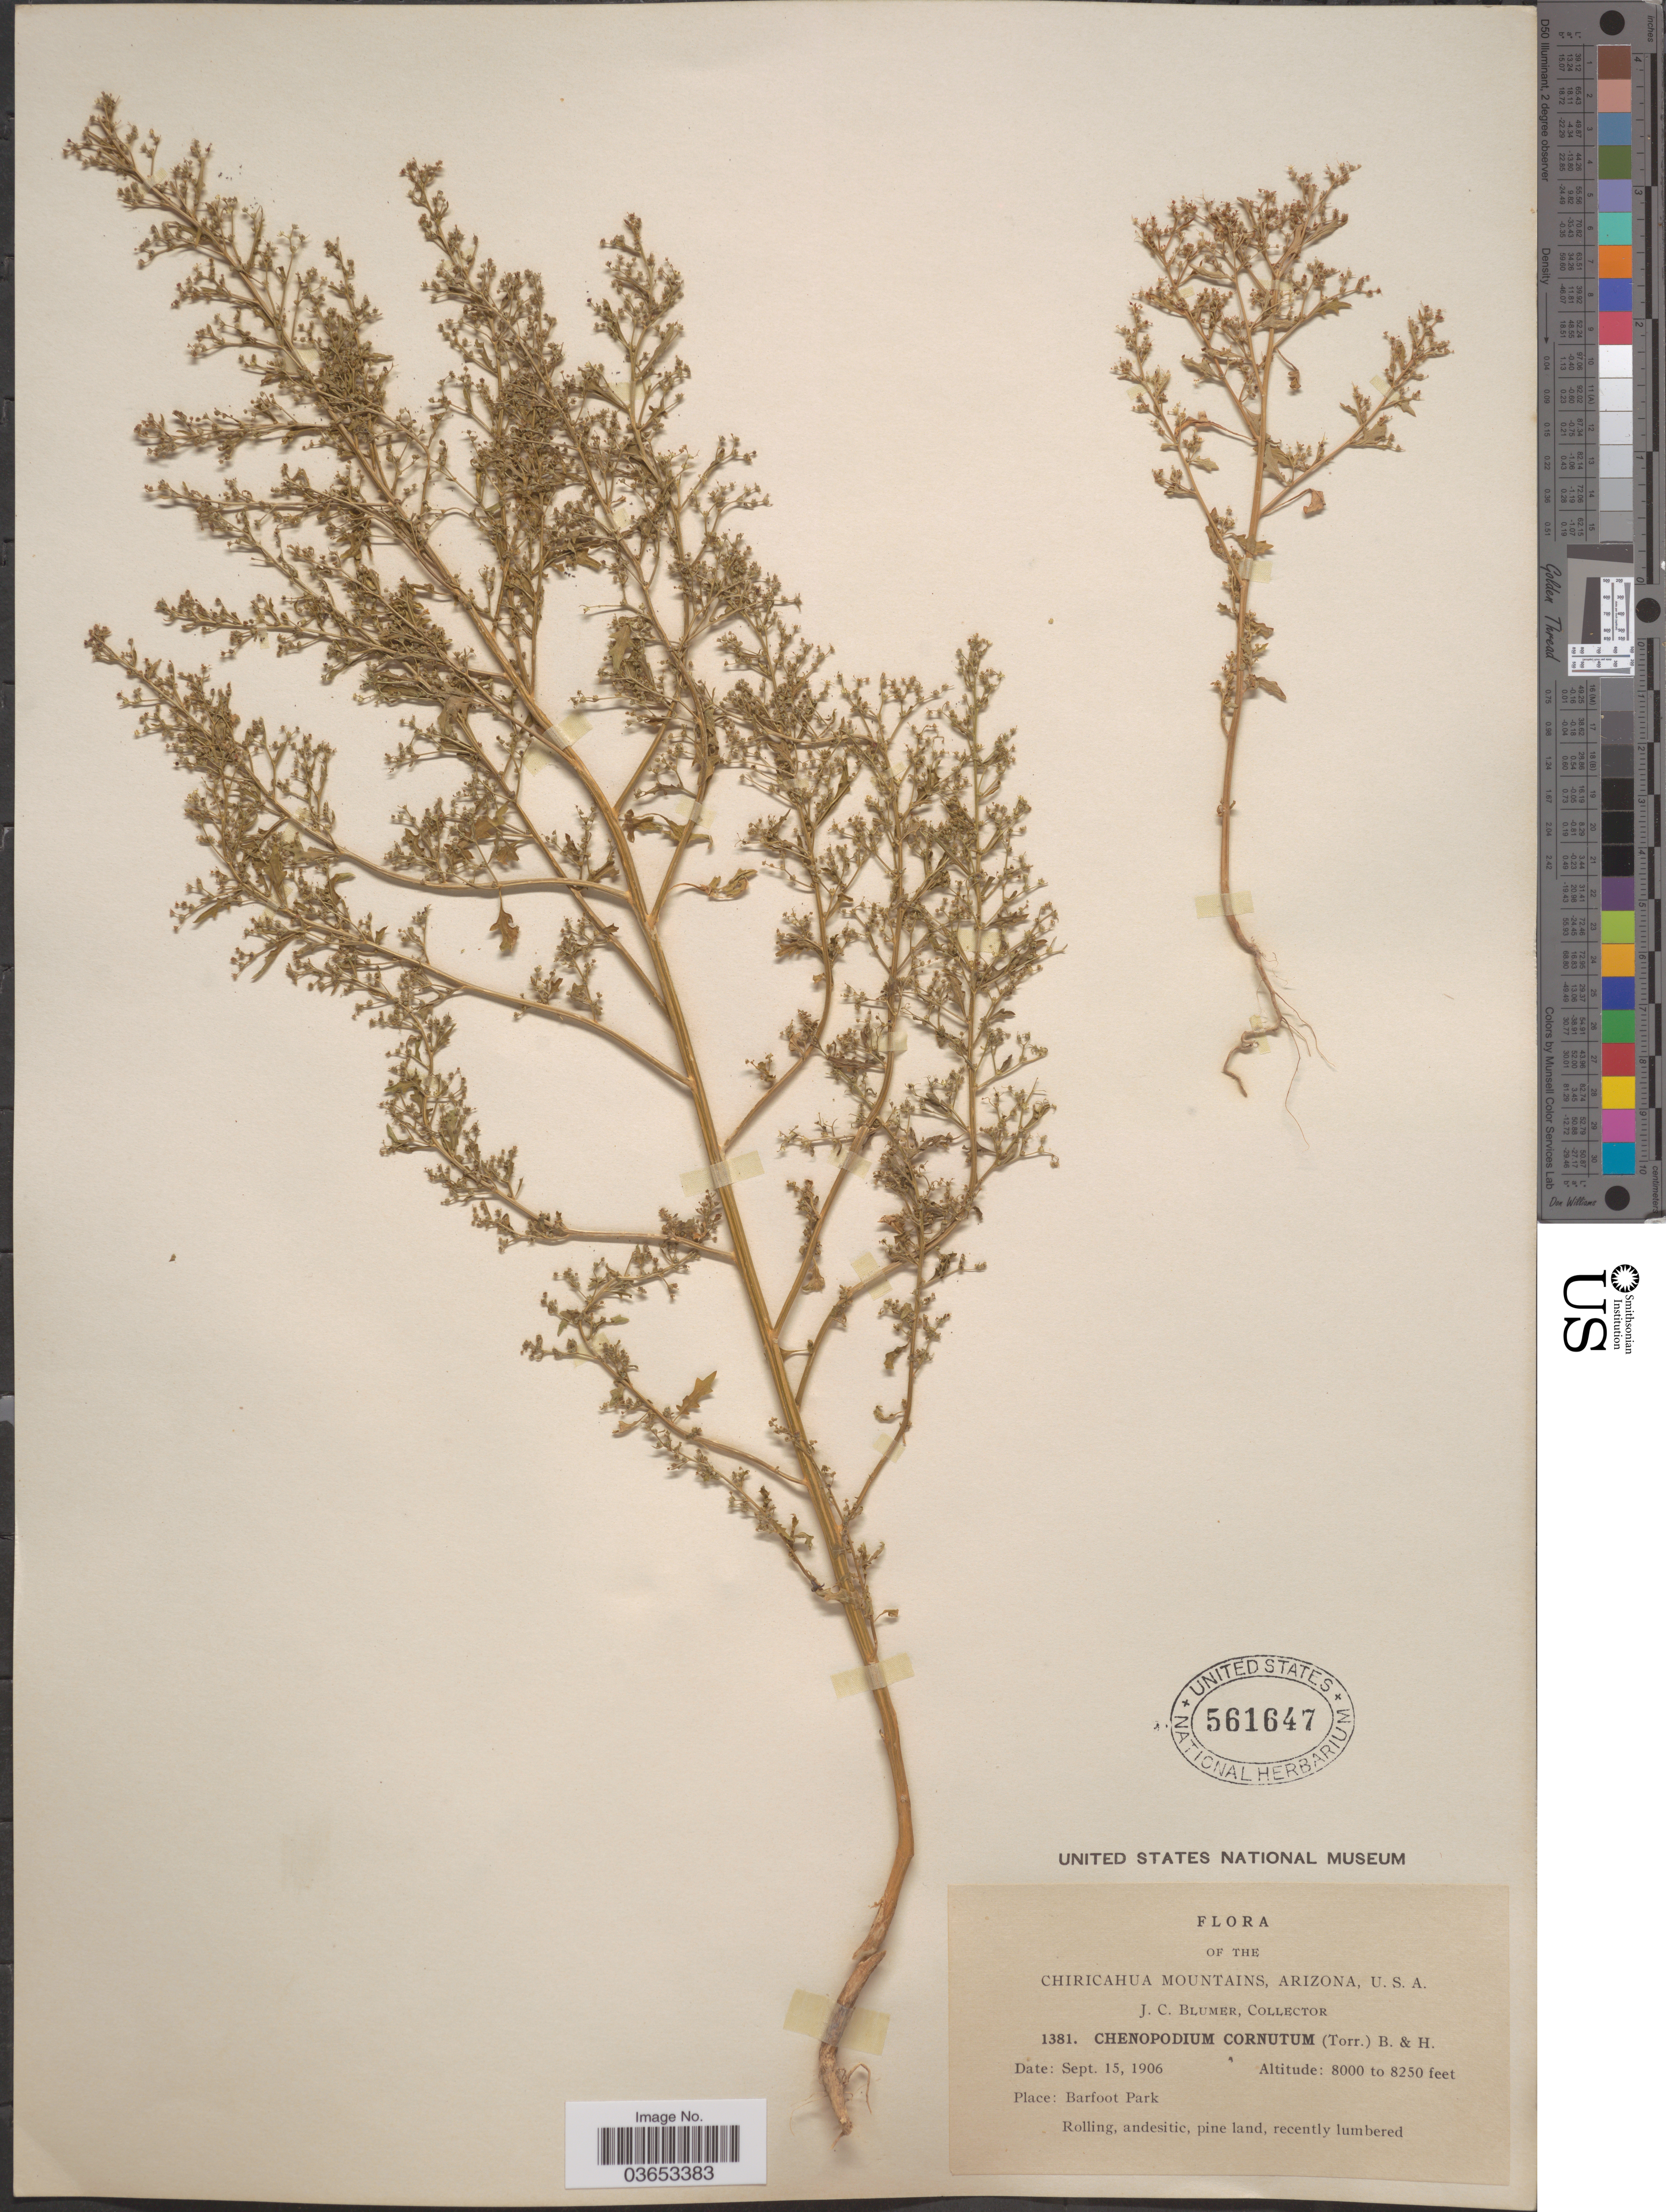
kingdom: Plantae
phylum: Tracheophyta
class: Magnoliopsida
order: Caryophyllales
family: Amaranthaceae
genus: Chenopodium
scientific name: Chenopodium incisum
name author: Poir.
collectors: J. C. Blumer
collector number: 1381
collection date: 1906-09-15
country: United States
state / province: Arizona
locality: Chiricahua Mountains. Barfoot Park.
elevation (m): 2438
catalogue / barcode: US 561647